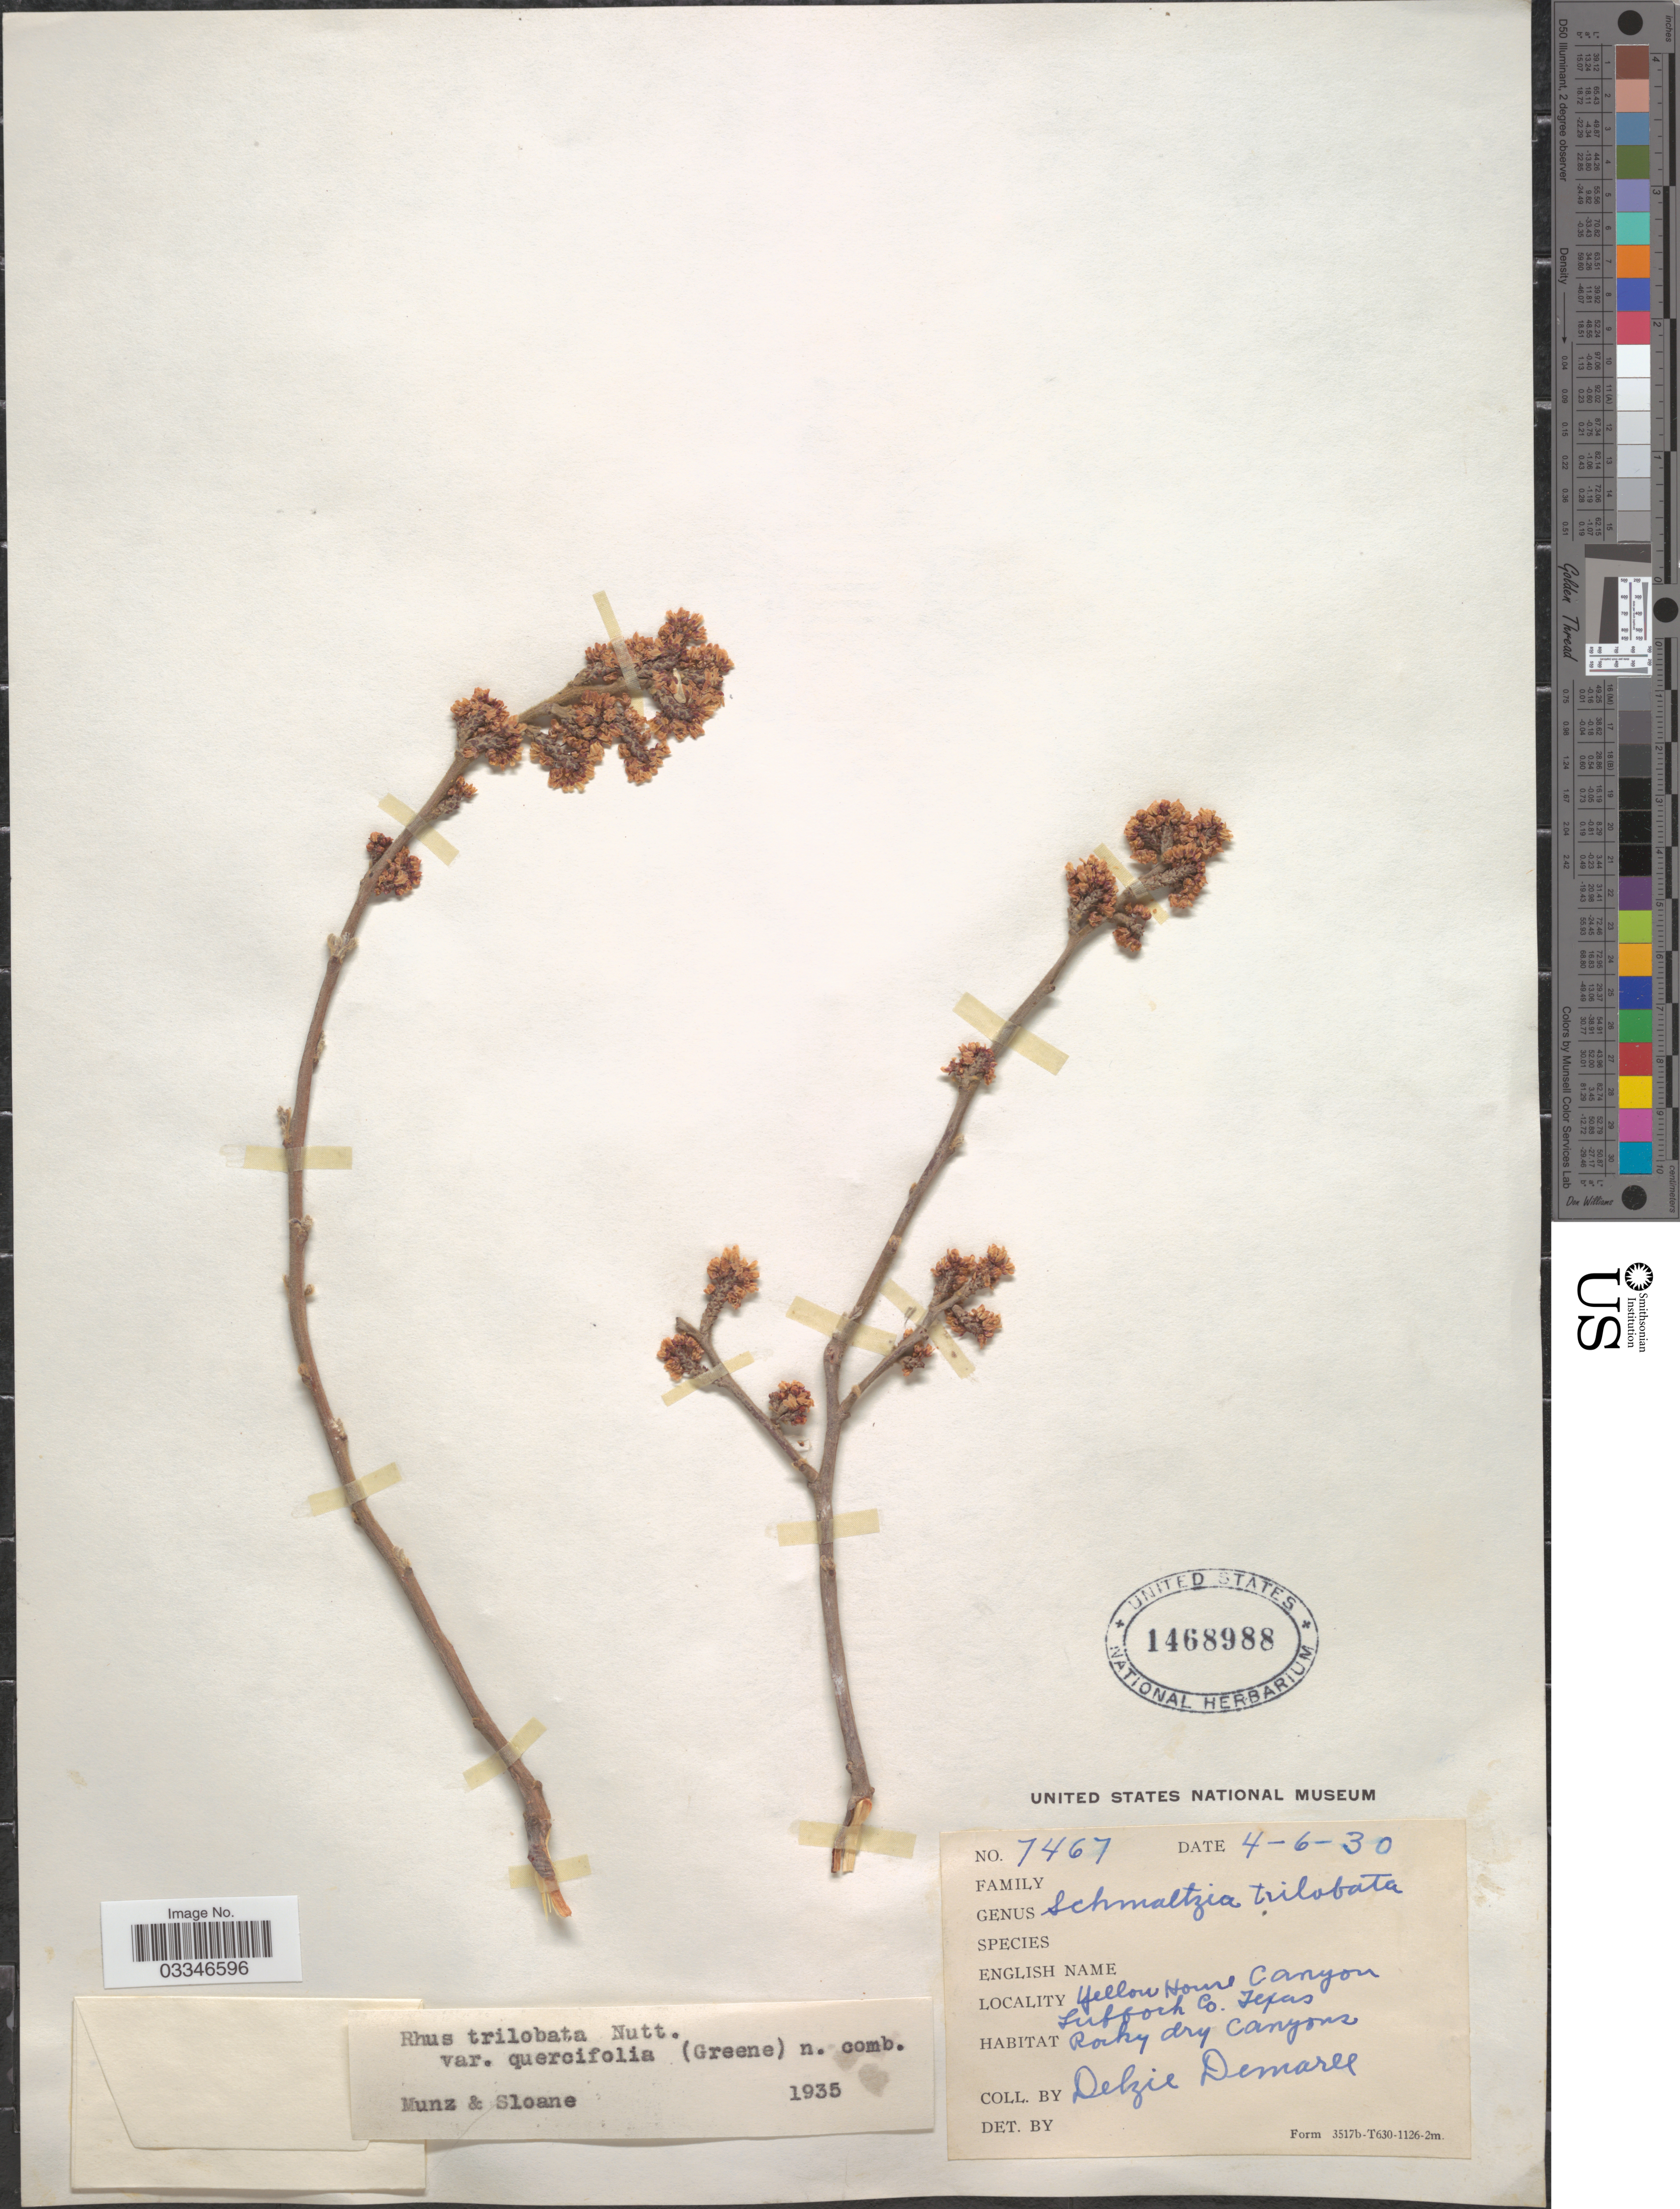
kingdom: Plantae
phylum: Tracheophyta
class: Magnoliopsida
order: Sapindales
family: Anacardiaceae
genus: Rhus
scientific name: Rhus trilobata var. quercifolia (Greene) Munz & Sloane ined.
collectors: D. Demaree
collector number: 7467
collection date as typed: Transcribed d/m/y: 6/4/30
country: United States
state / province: Texas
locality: Yellow House Canyon, Lubbock Co.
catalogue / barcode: US 1468988